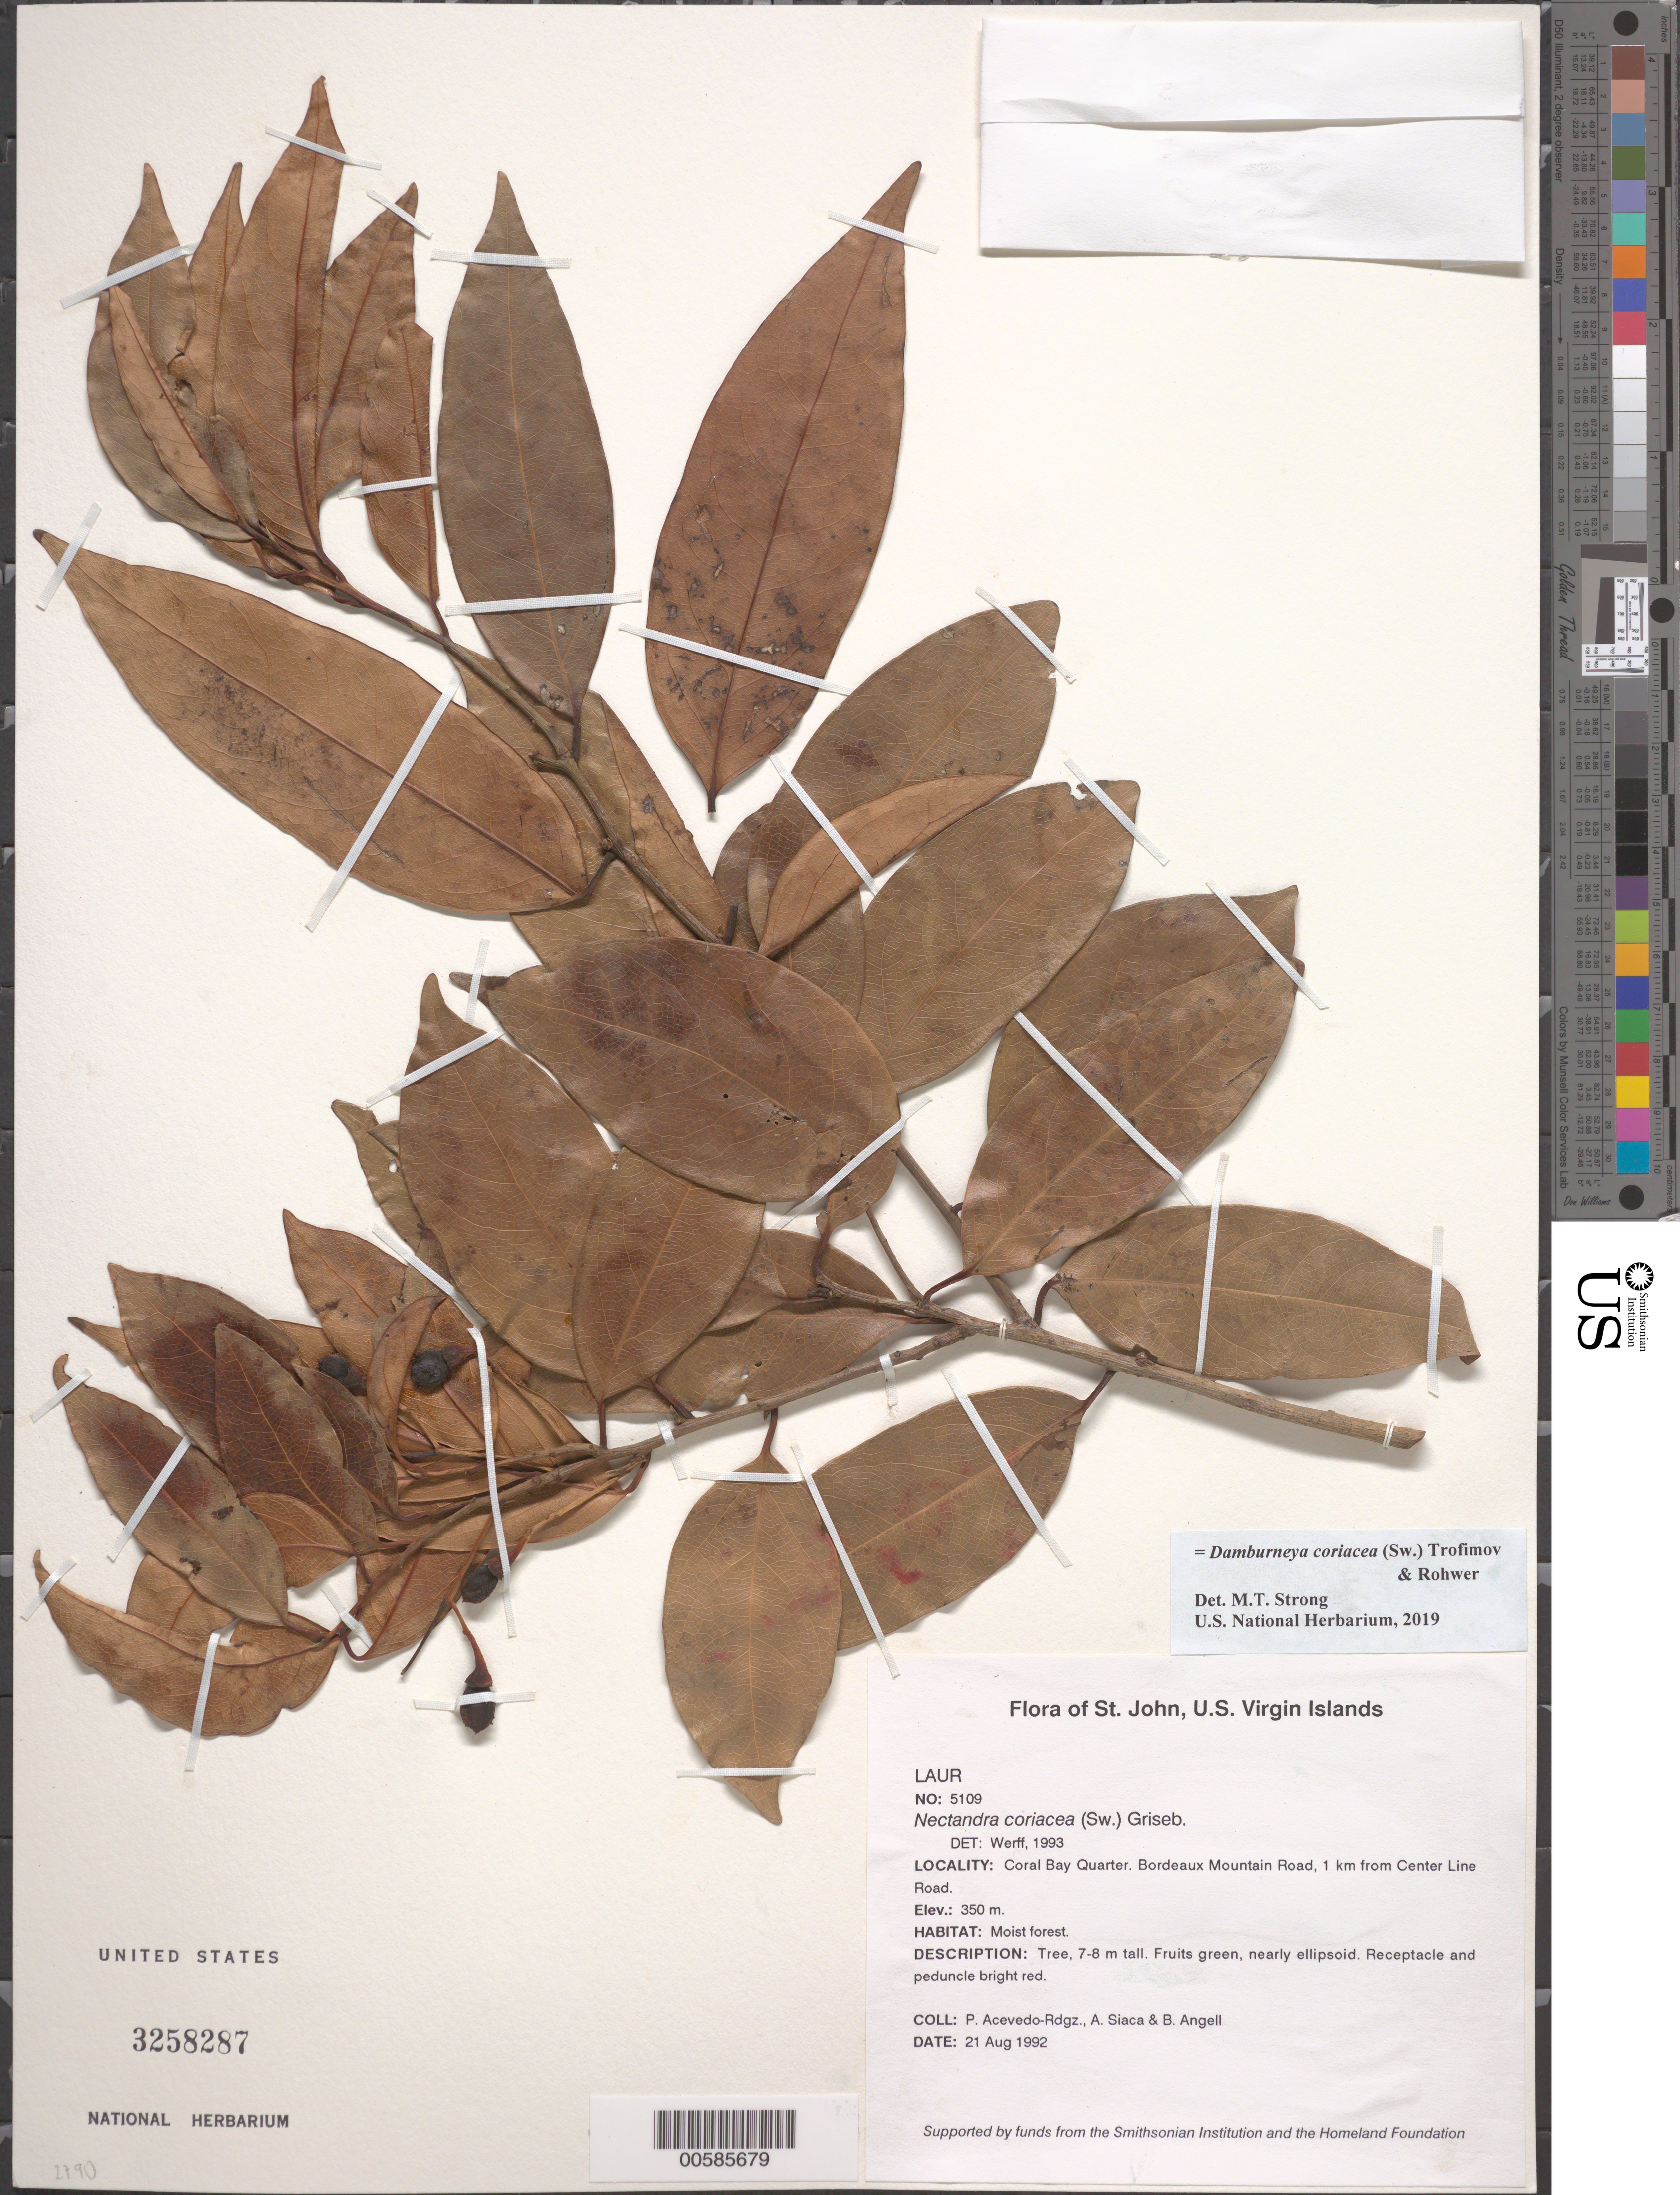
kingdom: Plantae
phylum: Tracheophyta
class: Magnoliopsida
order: Laurales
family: Lauraceae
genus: Damburneya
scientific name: Damburneya coriacea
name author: (Sw.) Trofimov & Rohwer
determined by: Strong, M. T., (US), Smithsonian Institution - National Museum of Natural History (UNITED STATES)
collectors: P. Acevedo-Rodr., A. Siaca & Bobbi Angell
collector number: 5109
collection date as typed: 21 Aug 1992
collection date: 1992-08-21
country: U.S. Virgin Islands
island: St. John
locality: Coral Bay Quarter; along dirt road to Bordeaux Mountain., 1 km from Center Line Road.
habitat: Moist forest.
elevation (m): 350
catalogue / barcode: US 3258287